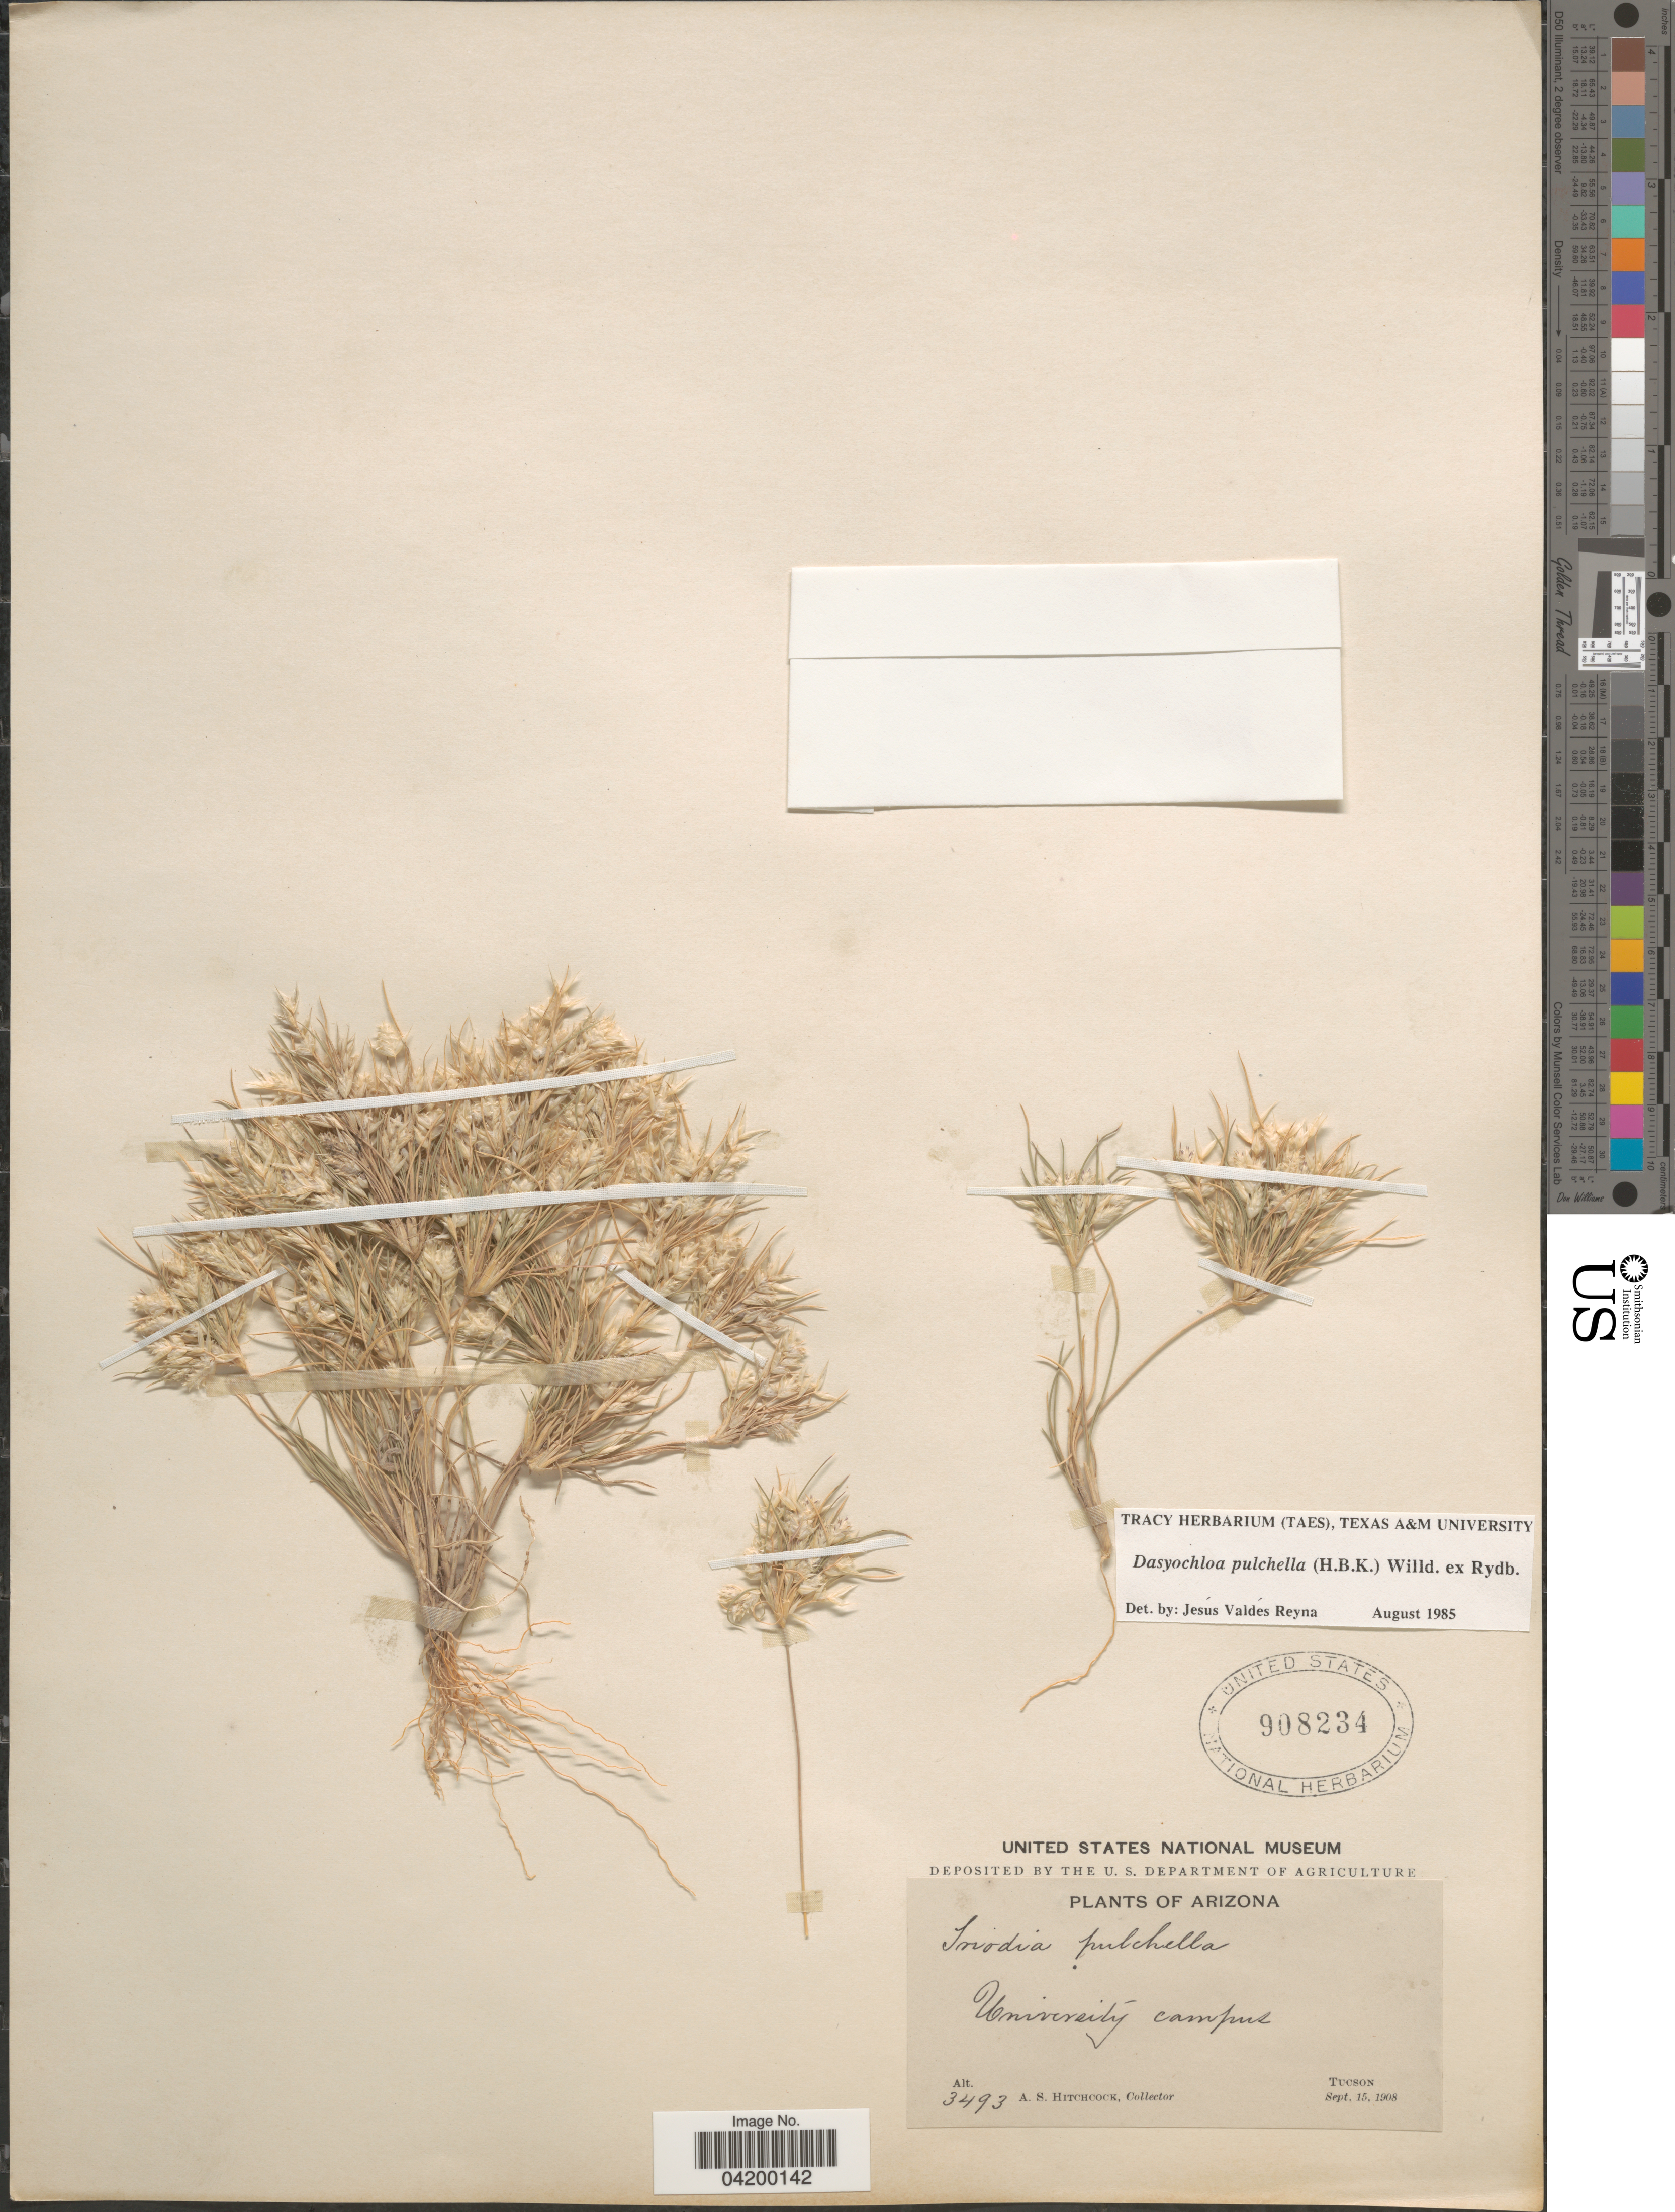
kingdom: Plantae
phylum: Tracheophyta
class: Liliopsida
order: Poales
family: Poaceae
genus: Dasyochloa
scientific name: Dasyochloa pulchella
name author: (Kunth) Willd. ex Rydb.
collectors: A. S. Hitchcock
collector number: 3493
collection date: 1908-09-15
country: United States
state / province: Arizona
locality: University campus. Tucson.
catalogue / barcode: US 908234